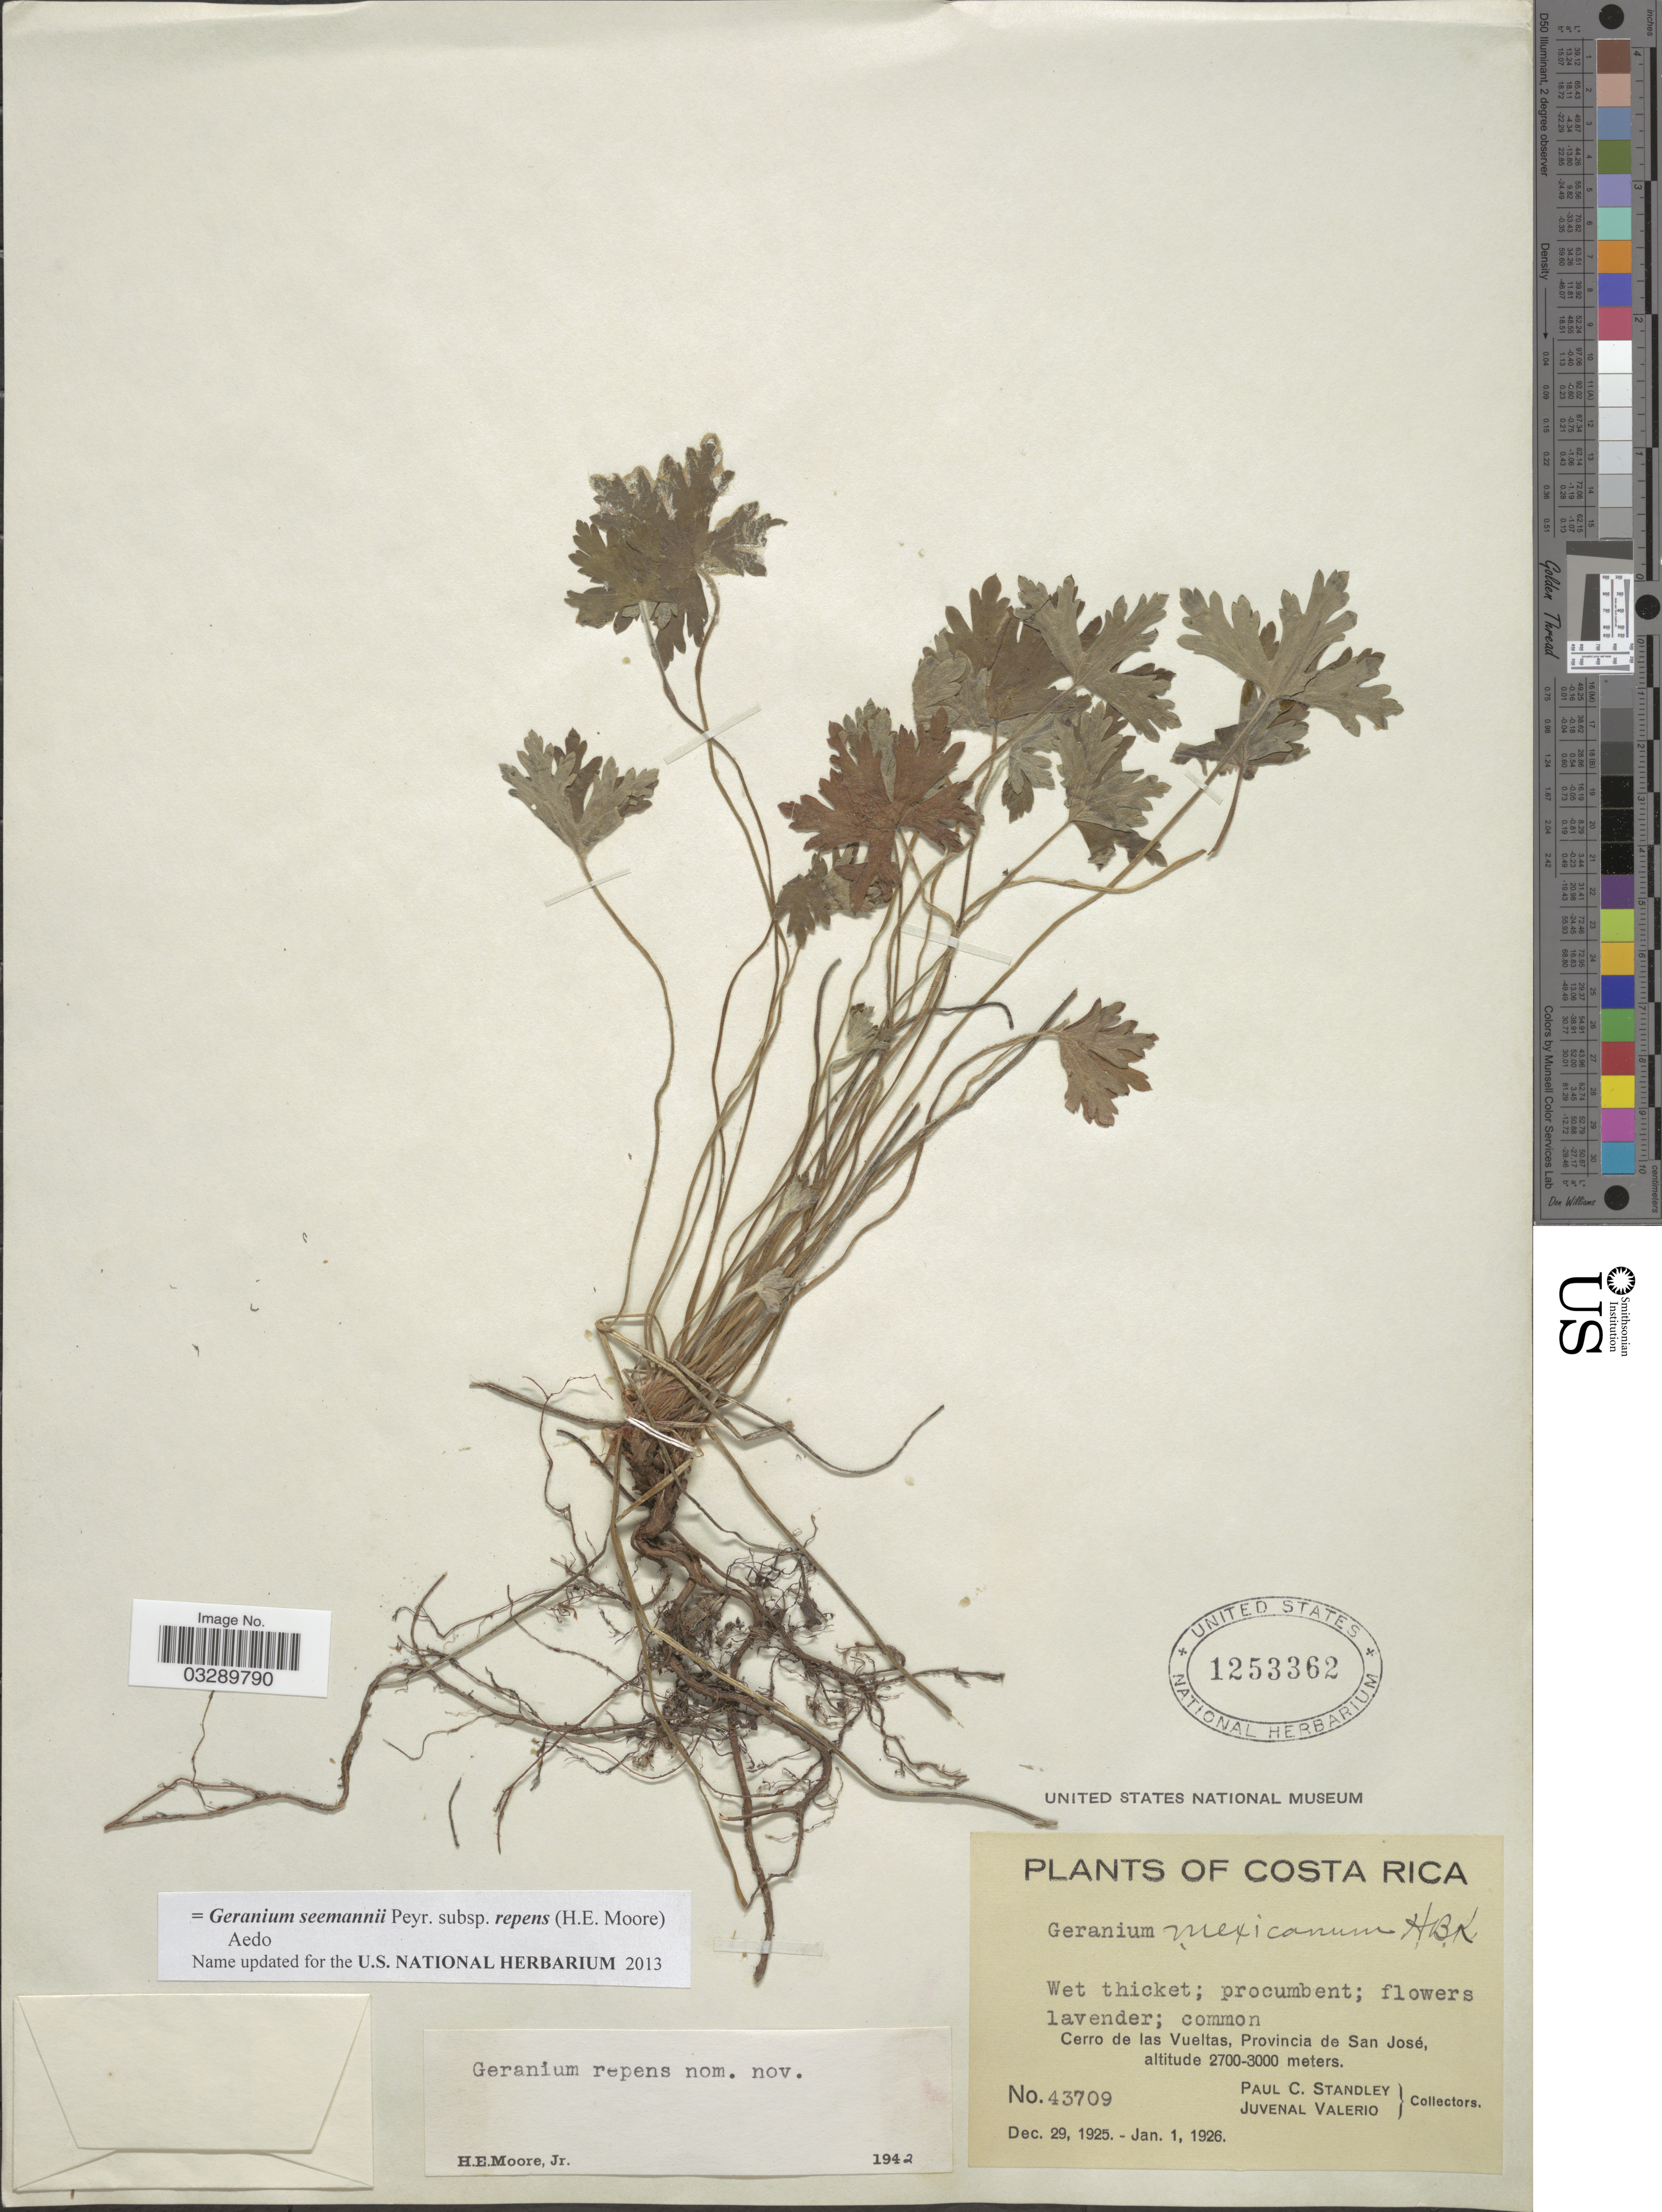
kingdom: Plantae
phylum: Tracheophyta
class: Magnoliopsida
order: Geraniales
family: Geraniaceae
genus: Geranium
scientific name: Geranium seemannii subsp. repens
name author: (H.E. Moore) Aedo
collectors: P. C. Standley & J. Valerio R.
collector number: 43709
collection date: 1925-12-29/1926-01-01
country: Costa Rica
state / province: San José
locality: Cerro de las Vueltas, Provincia de San José.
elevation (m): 2700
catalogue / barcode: US 1253362